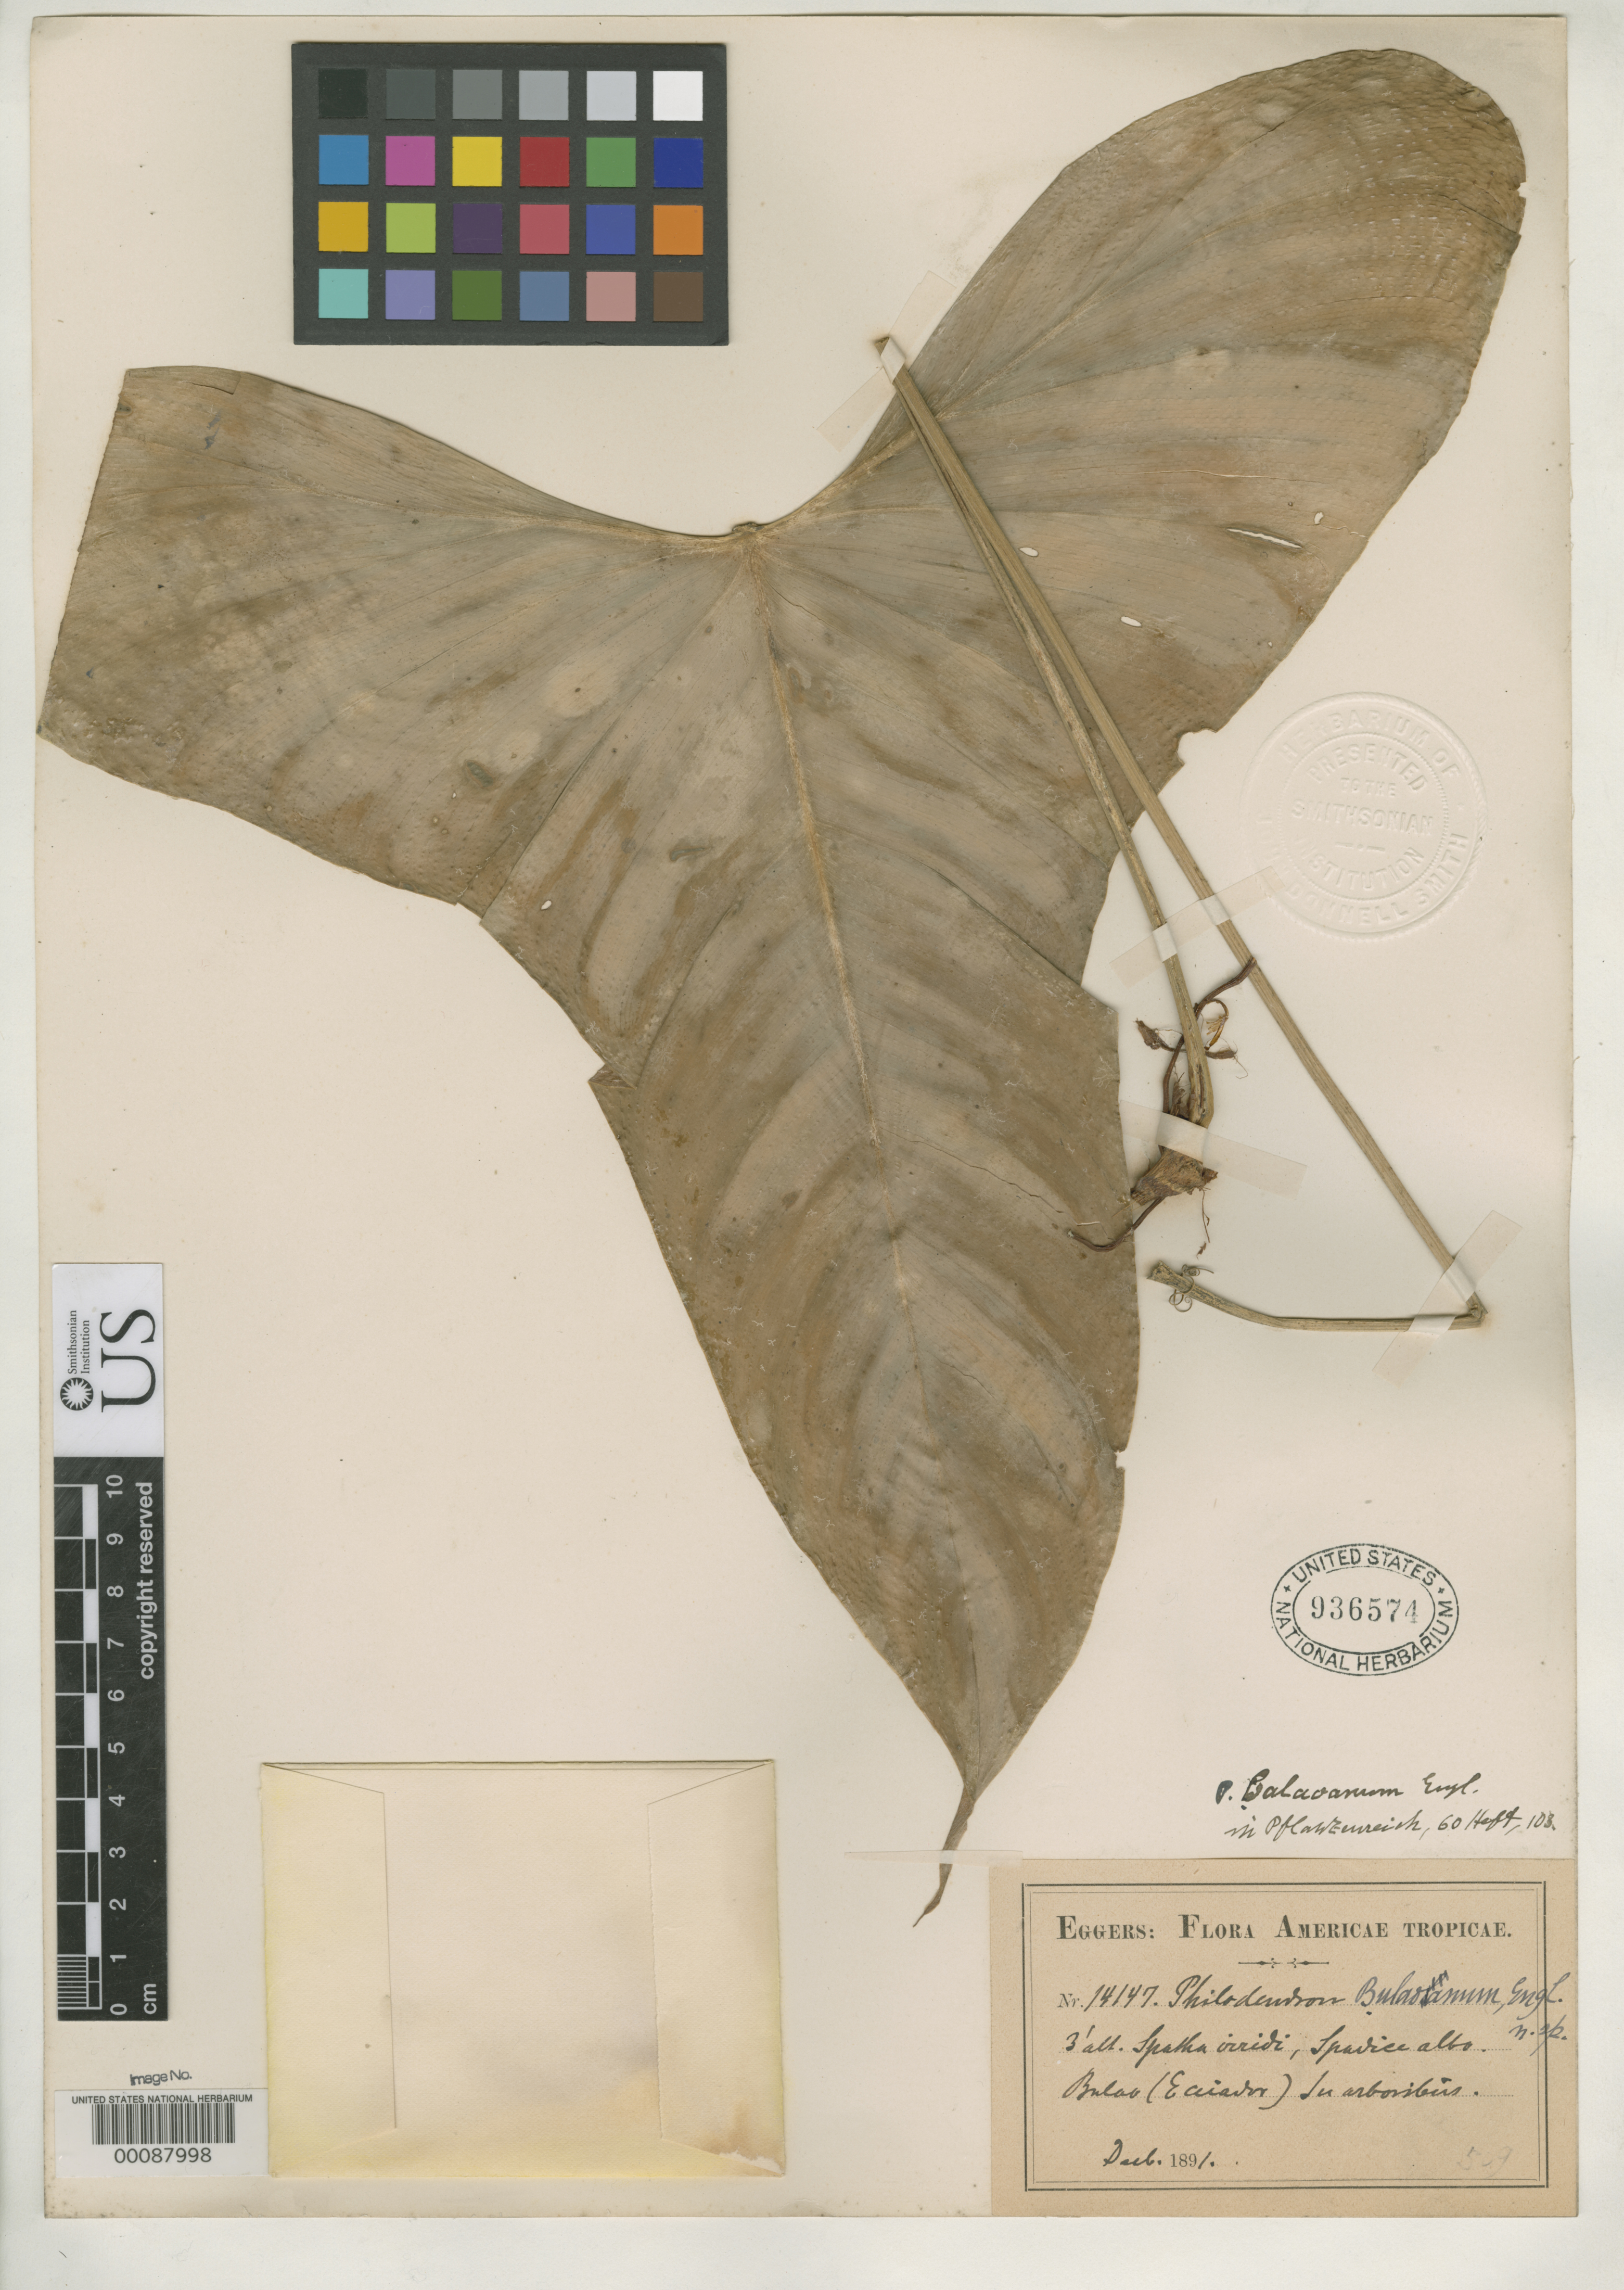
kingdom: Plantae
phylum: Tracheophyta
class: Liliopsida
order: Alismatales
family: Araceae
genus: Philodendron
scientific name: Philodendron bulaoanum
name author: Engl.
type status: Isotype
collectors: H. F. A. von Eggers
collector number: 14147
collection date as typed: Dec 1891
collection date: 1891-12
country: Ecuador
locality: Bulao.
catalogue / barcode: US 936574